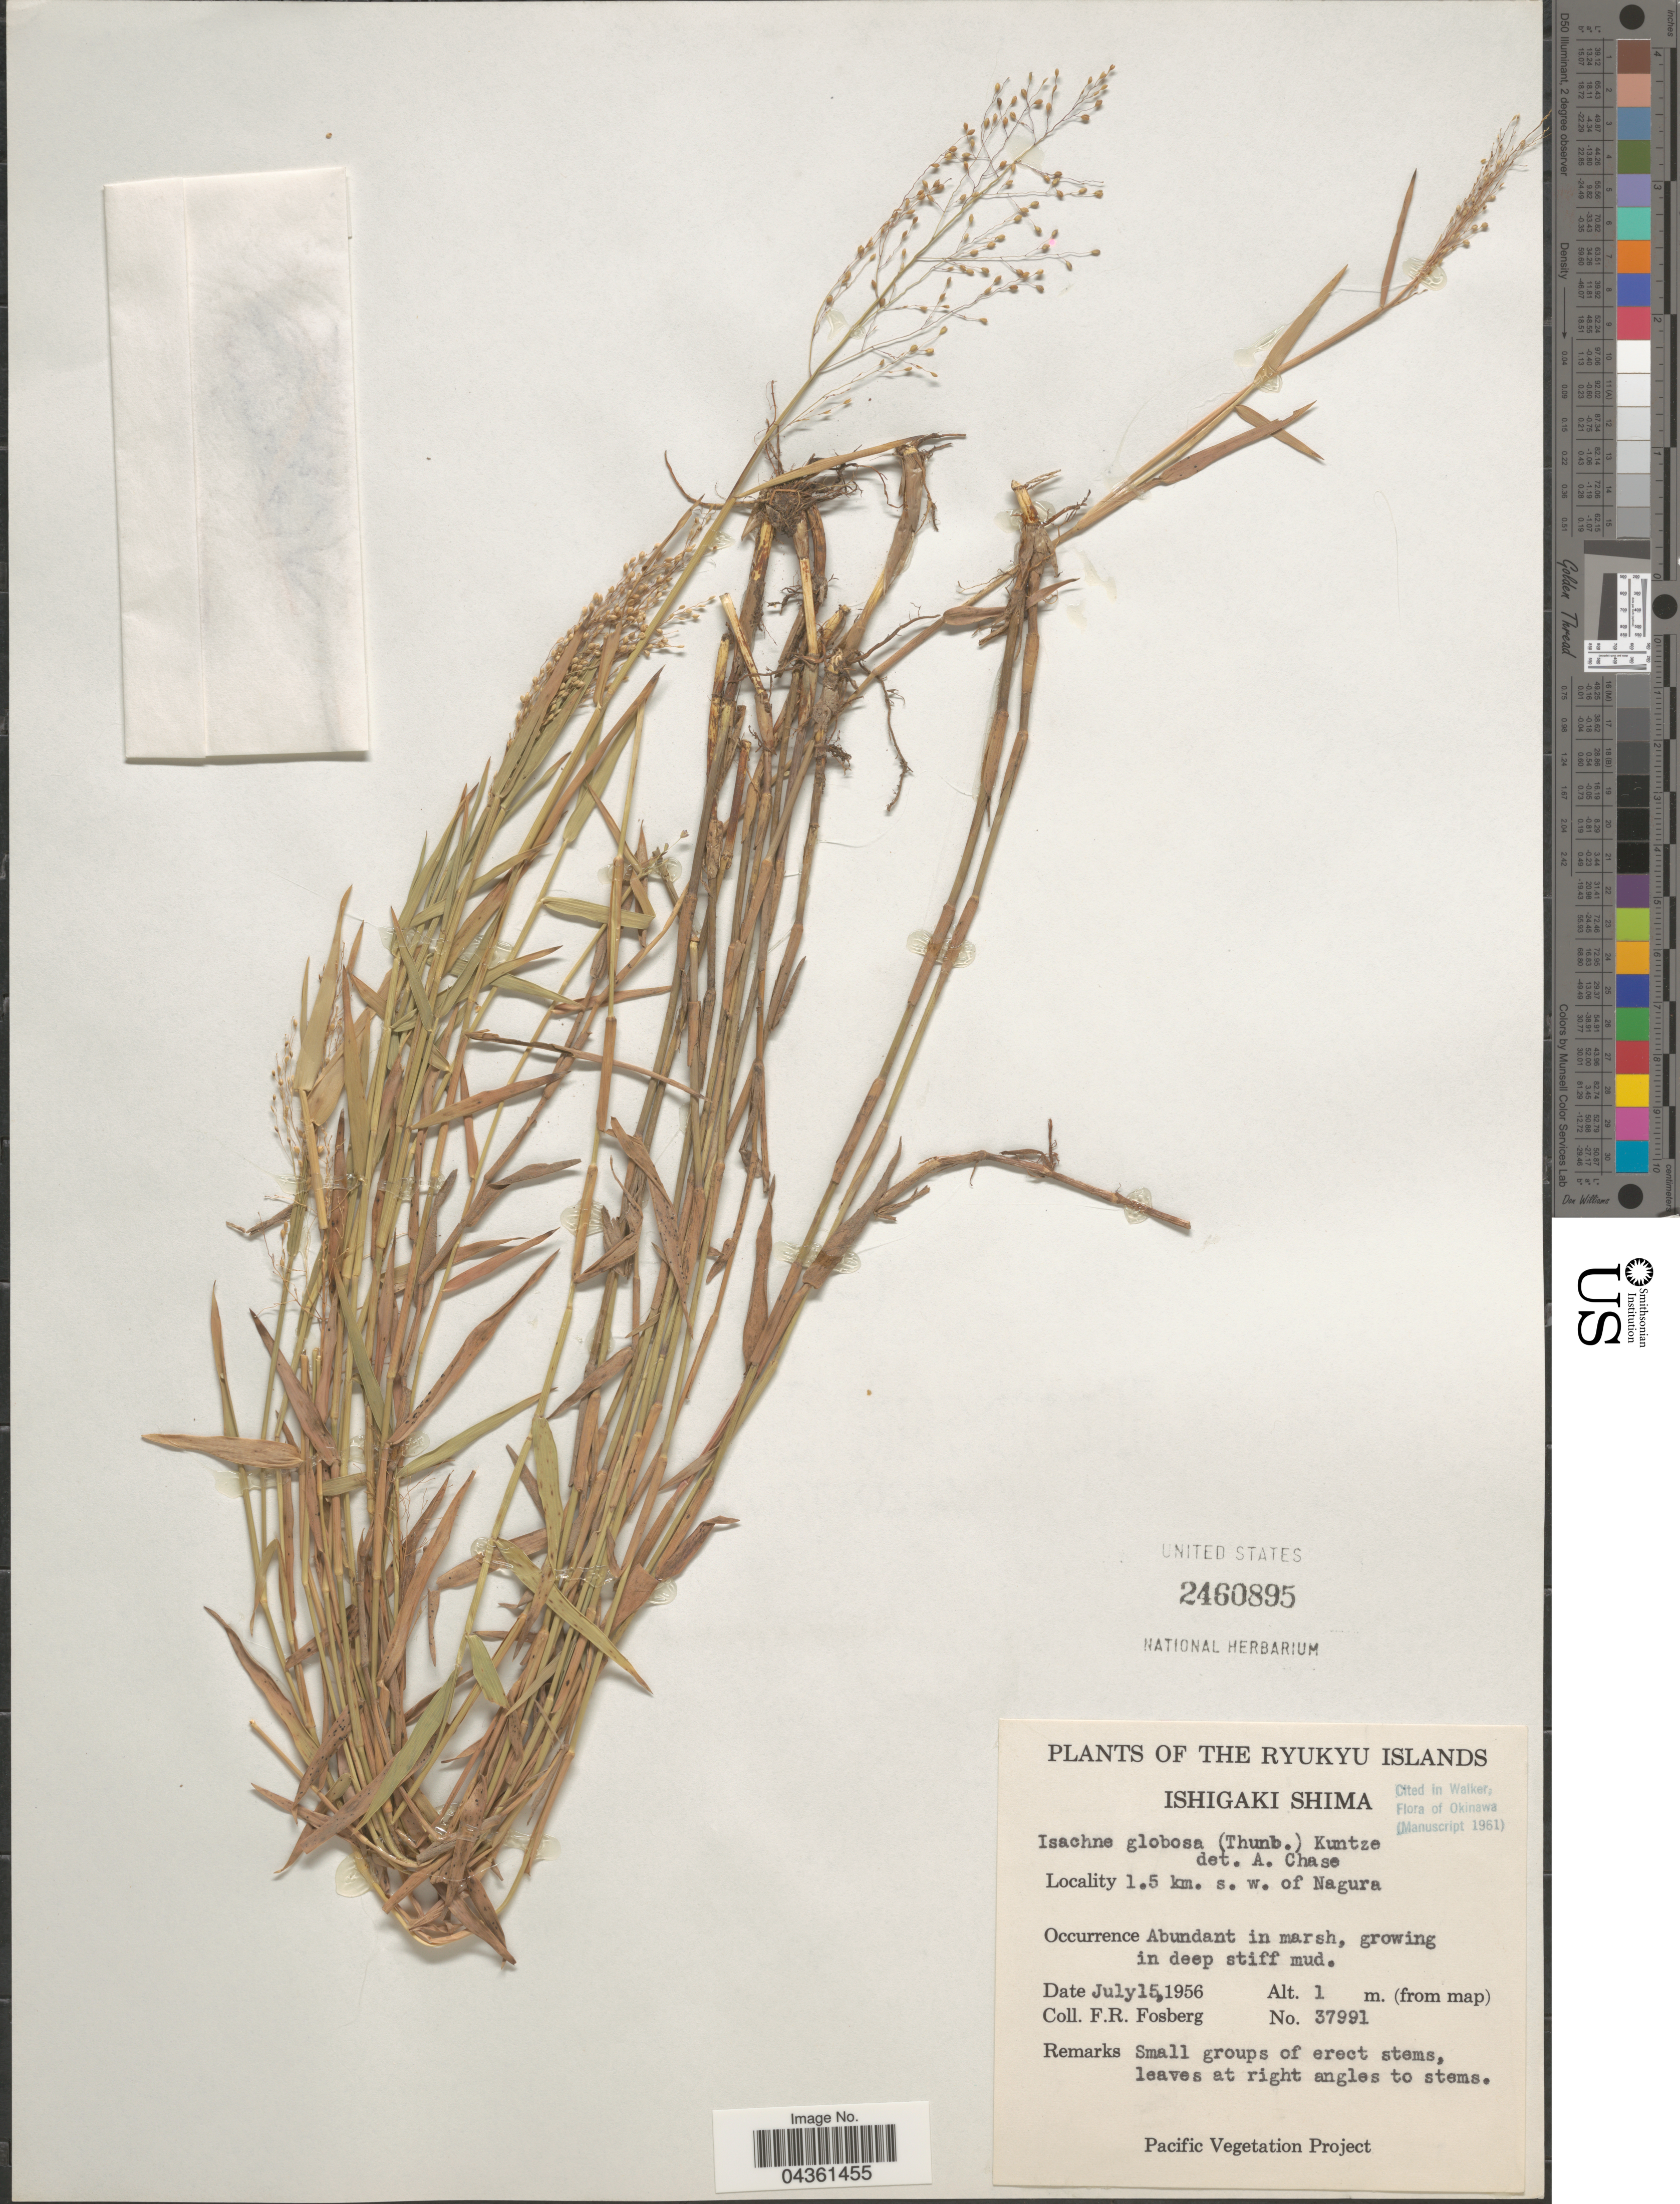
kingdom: Plantae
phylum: Tracheophyta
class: Liliopsida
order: Poales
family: Poaceae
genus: Isachne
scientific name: Isachne globosa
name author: (Thunb.) Kuntze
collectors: F. R. Fosberg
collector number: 37991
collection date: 1956-07-15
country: Japan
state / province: Okinawa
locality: The Ryukyu Islands. Ishigaki Shima. 1.5 km. s. w. of Nagura.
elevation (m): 1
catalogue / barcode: US 2460895